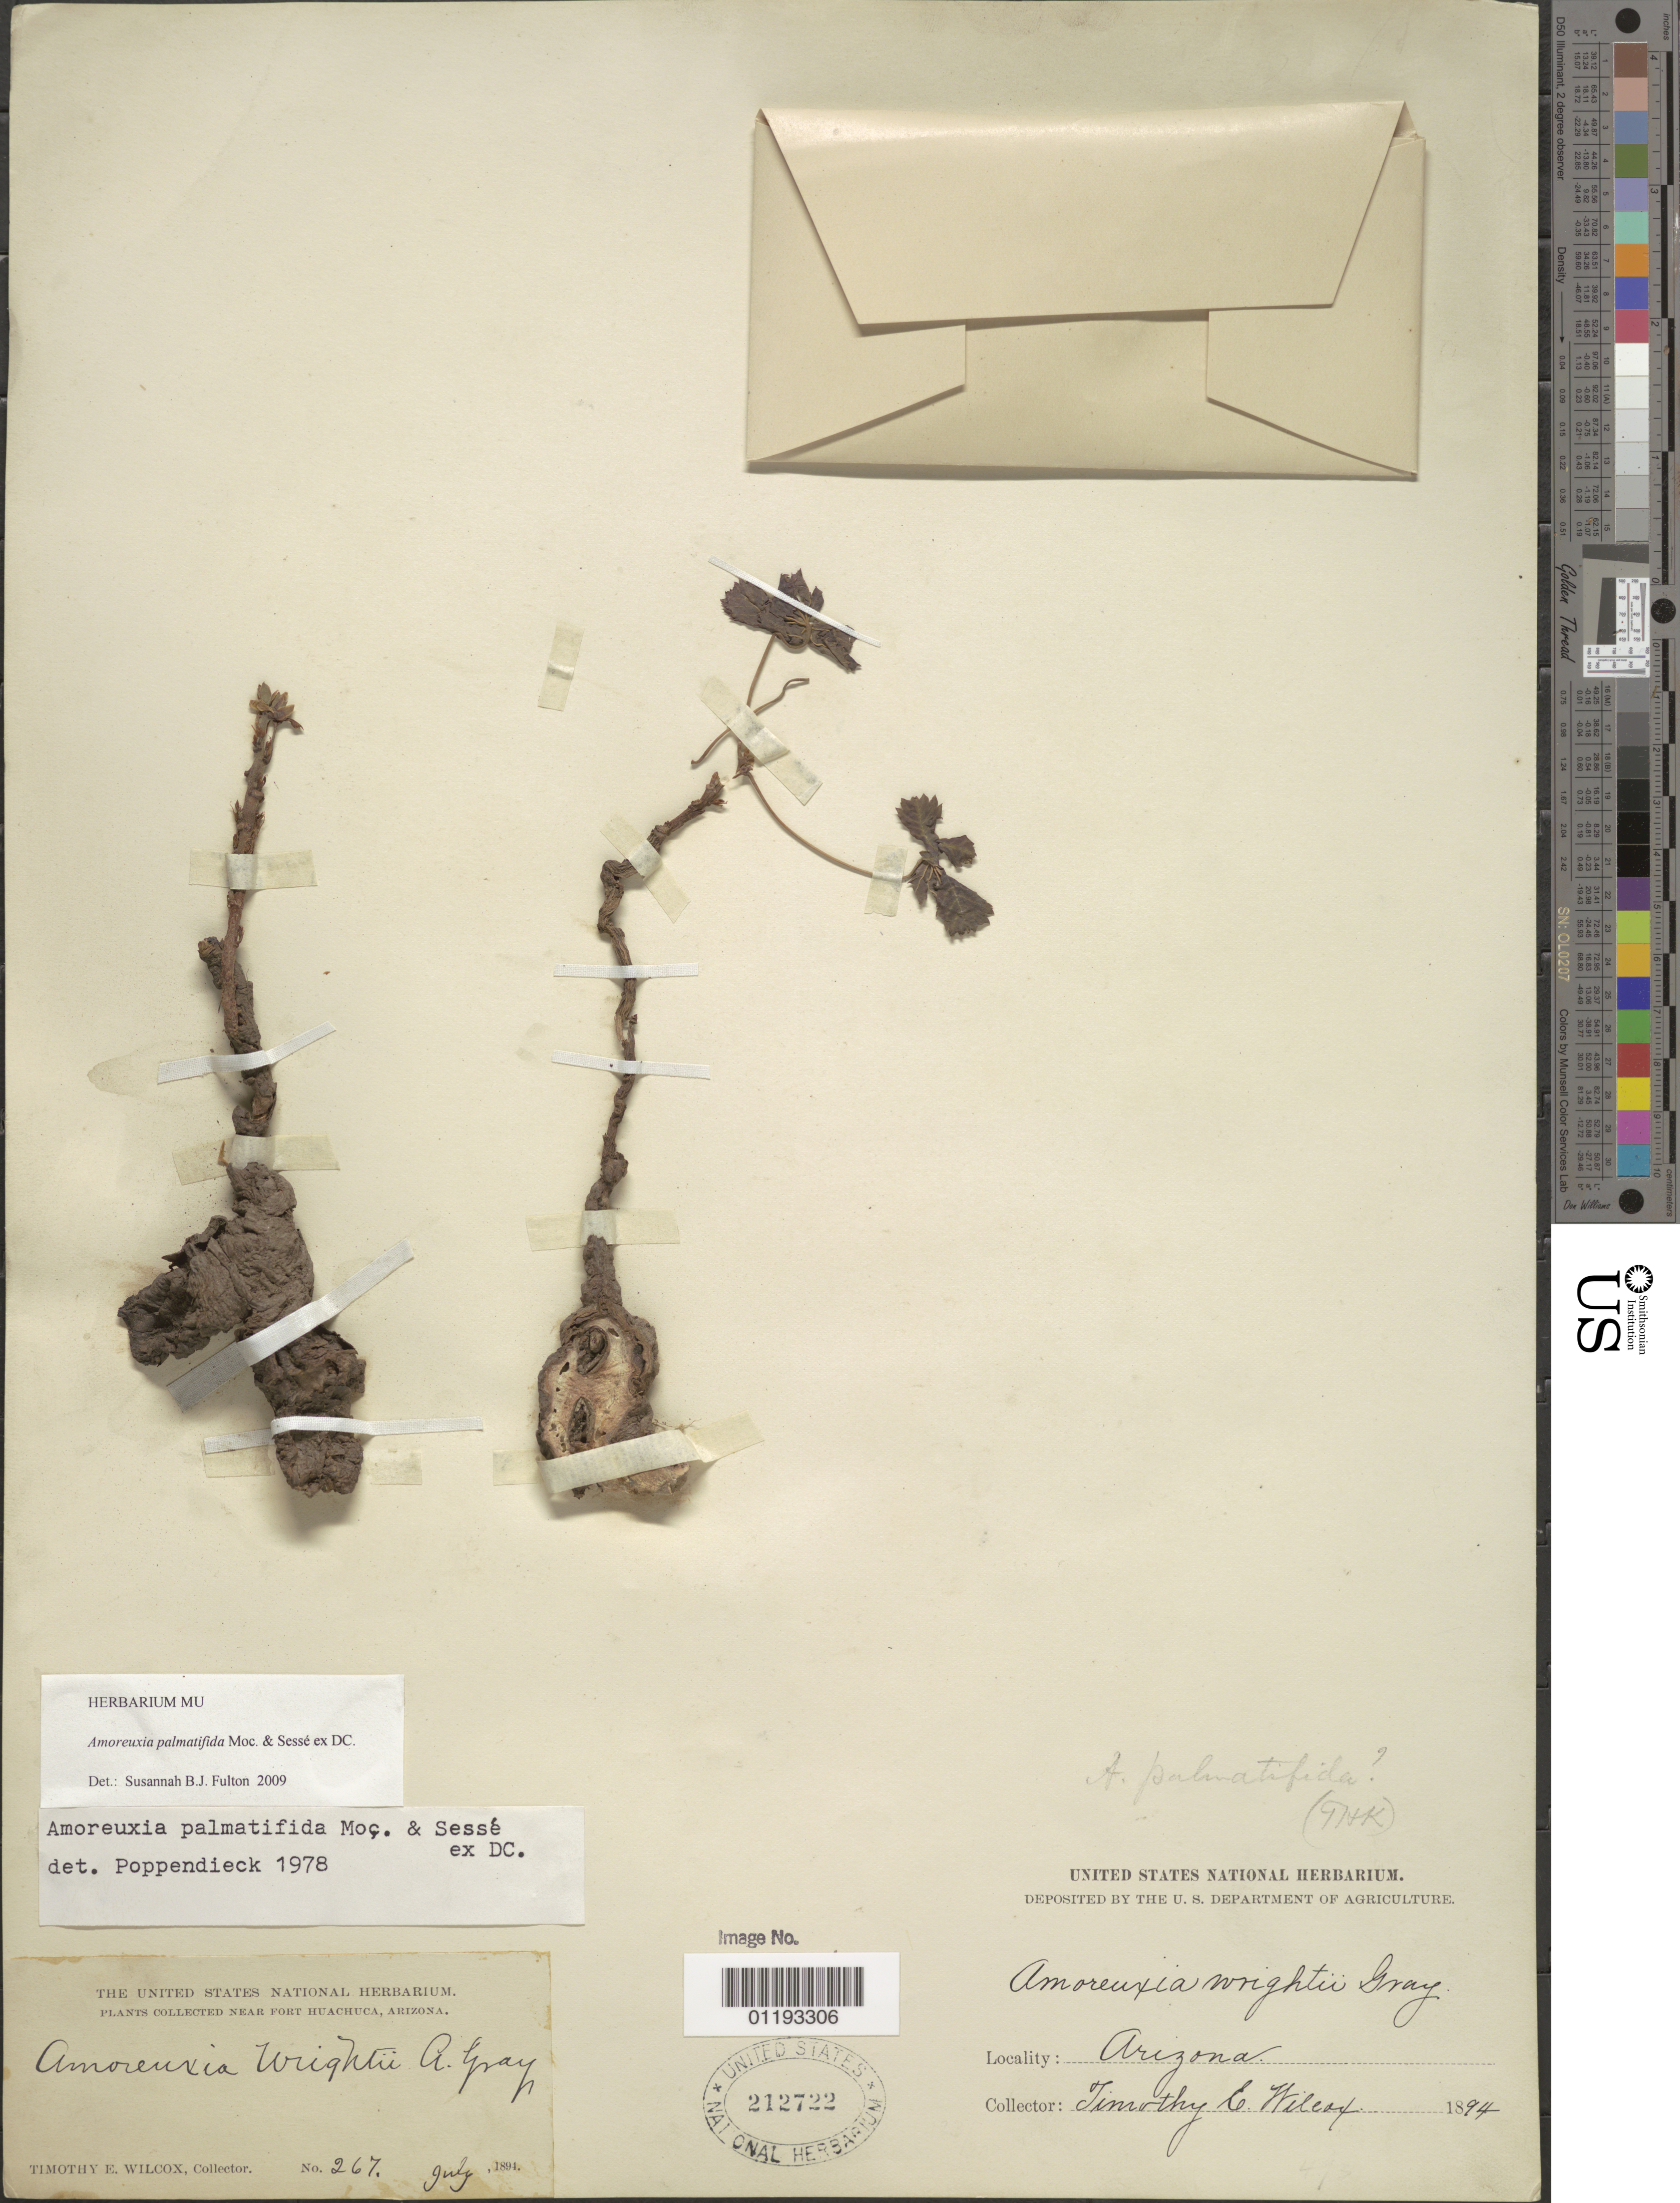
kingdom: Plantae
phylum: Tracheophyta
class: Magnoliopsida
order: Malvales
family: Cochlospermaceae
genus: Amoreuxia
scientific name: Amoreuxia palmatifida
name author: Moc. & Sessé ex DC.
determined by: Fulton, Susannah B.J.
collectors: T. E. Wilcox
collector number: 267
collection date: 1894-07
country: United States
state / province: Arizona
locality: near Fort Huachuca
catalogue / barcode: US 212722